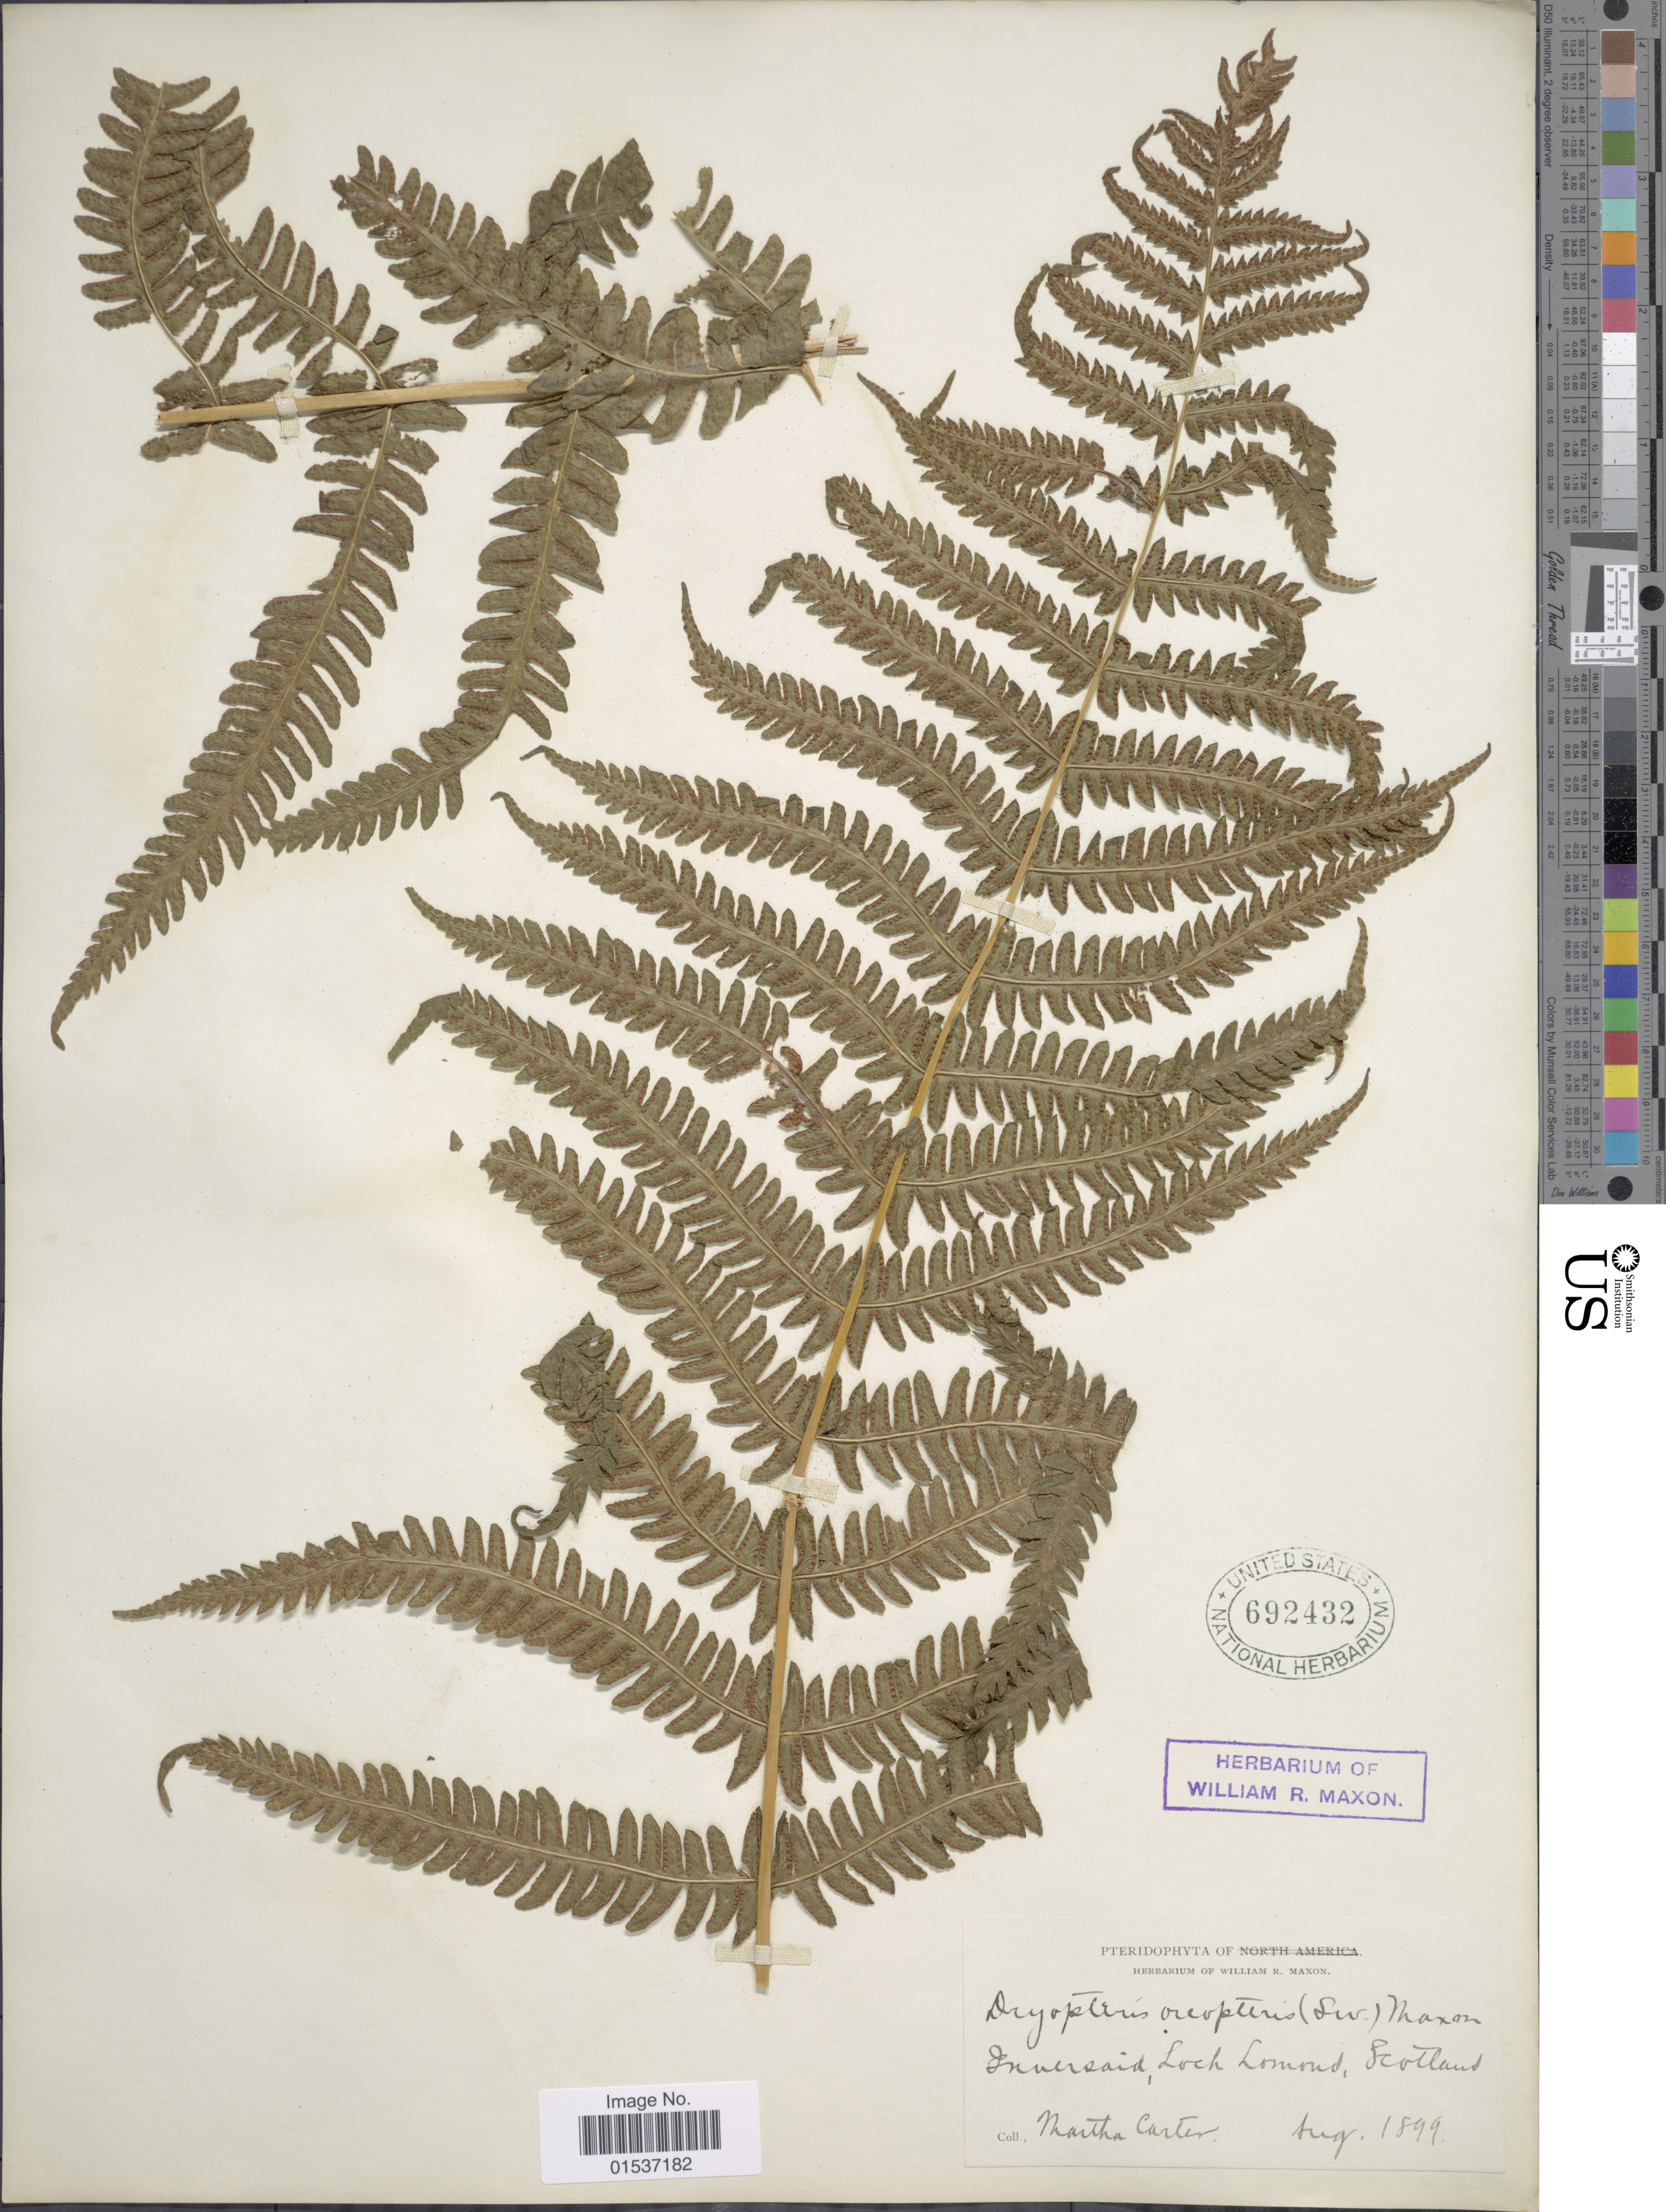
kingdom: Plantae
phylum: Tracheophyta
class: Polypodiopsida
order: Polypodiales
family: Thelypteridaceae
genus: Oreopteris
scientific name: Oreopteris limbosperma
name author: (All.) K. Iwats.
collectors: M. Carter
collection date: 1899-08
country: United Kingdom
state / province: Scotland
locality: Inverarnan, Loch Lomond, Scotland.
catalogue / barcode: US 692432